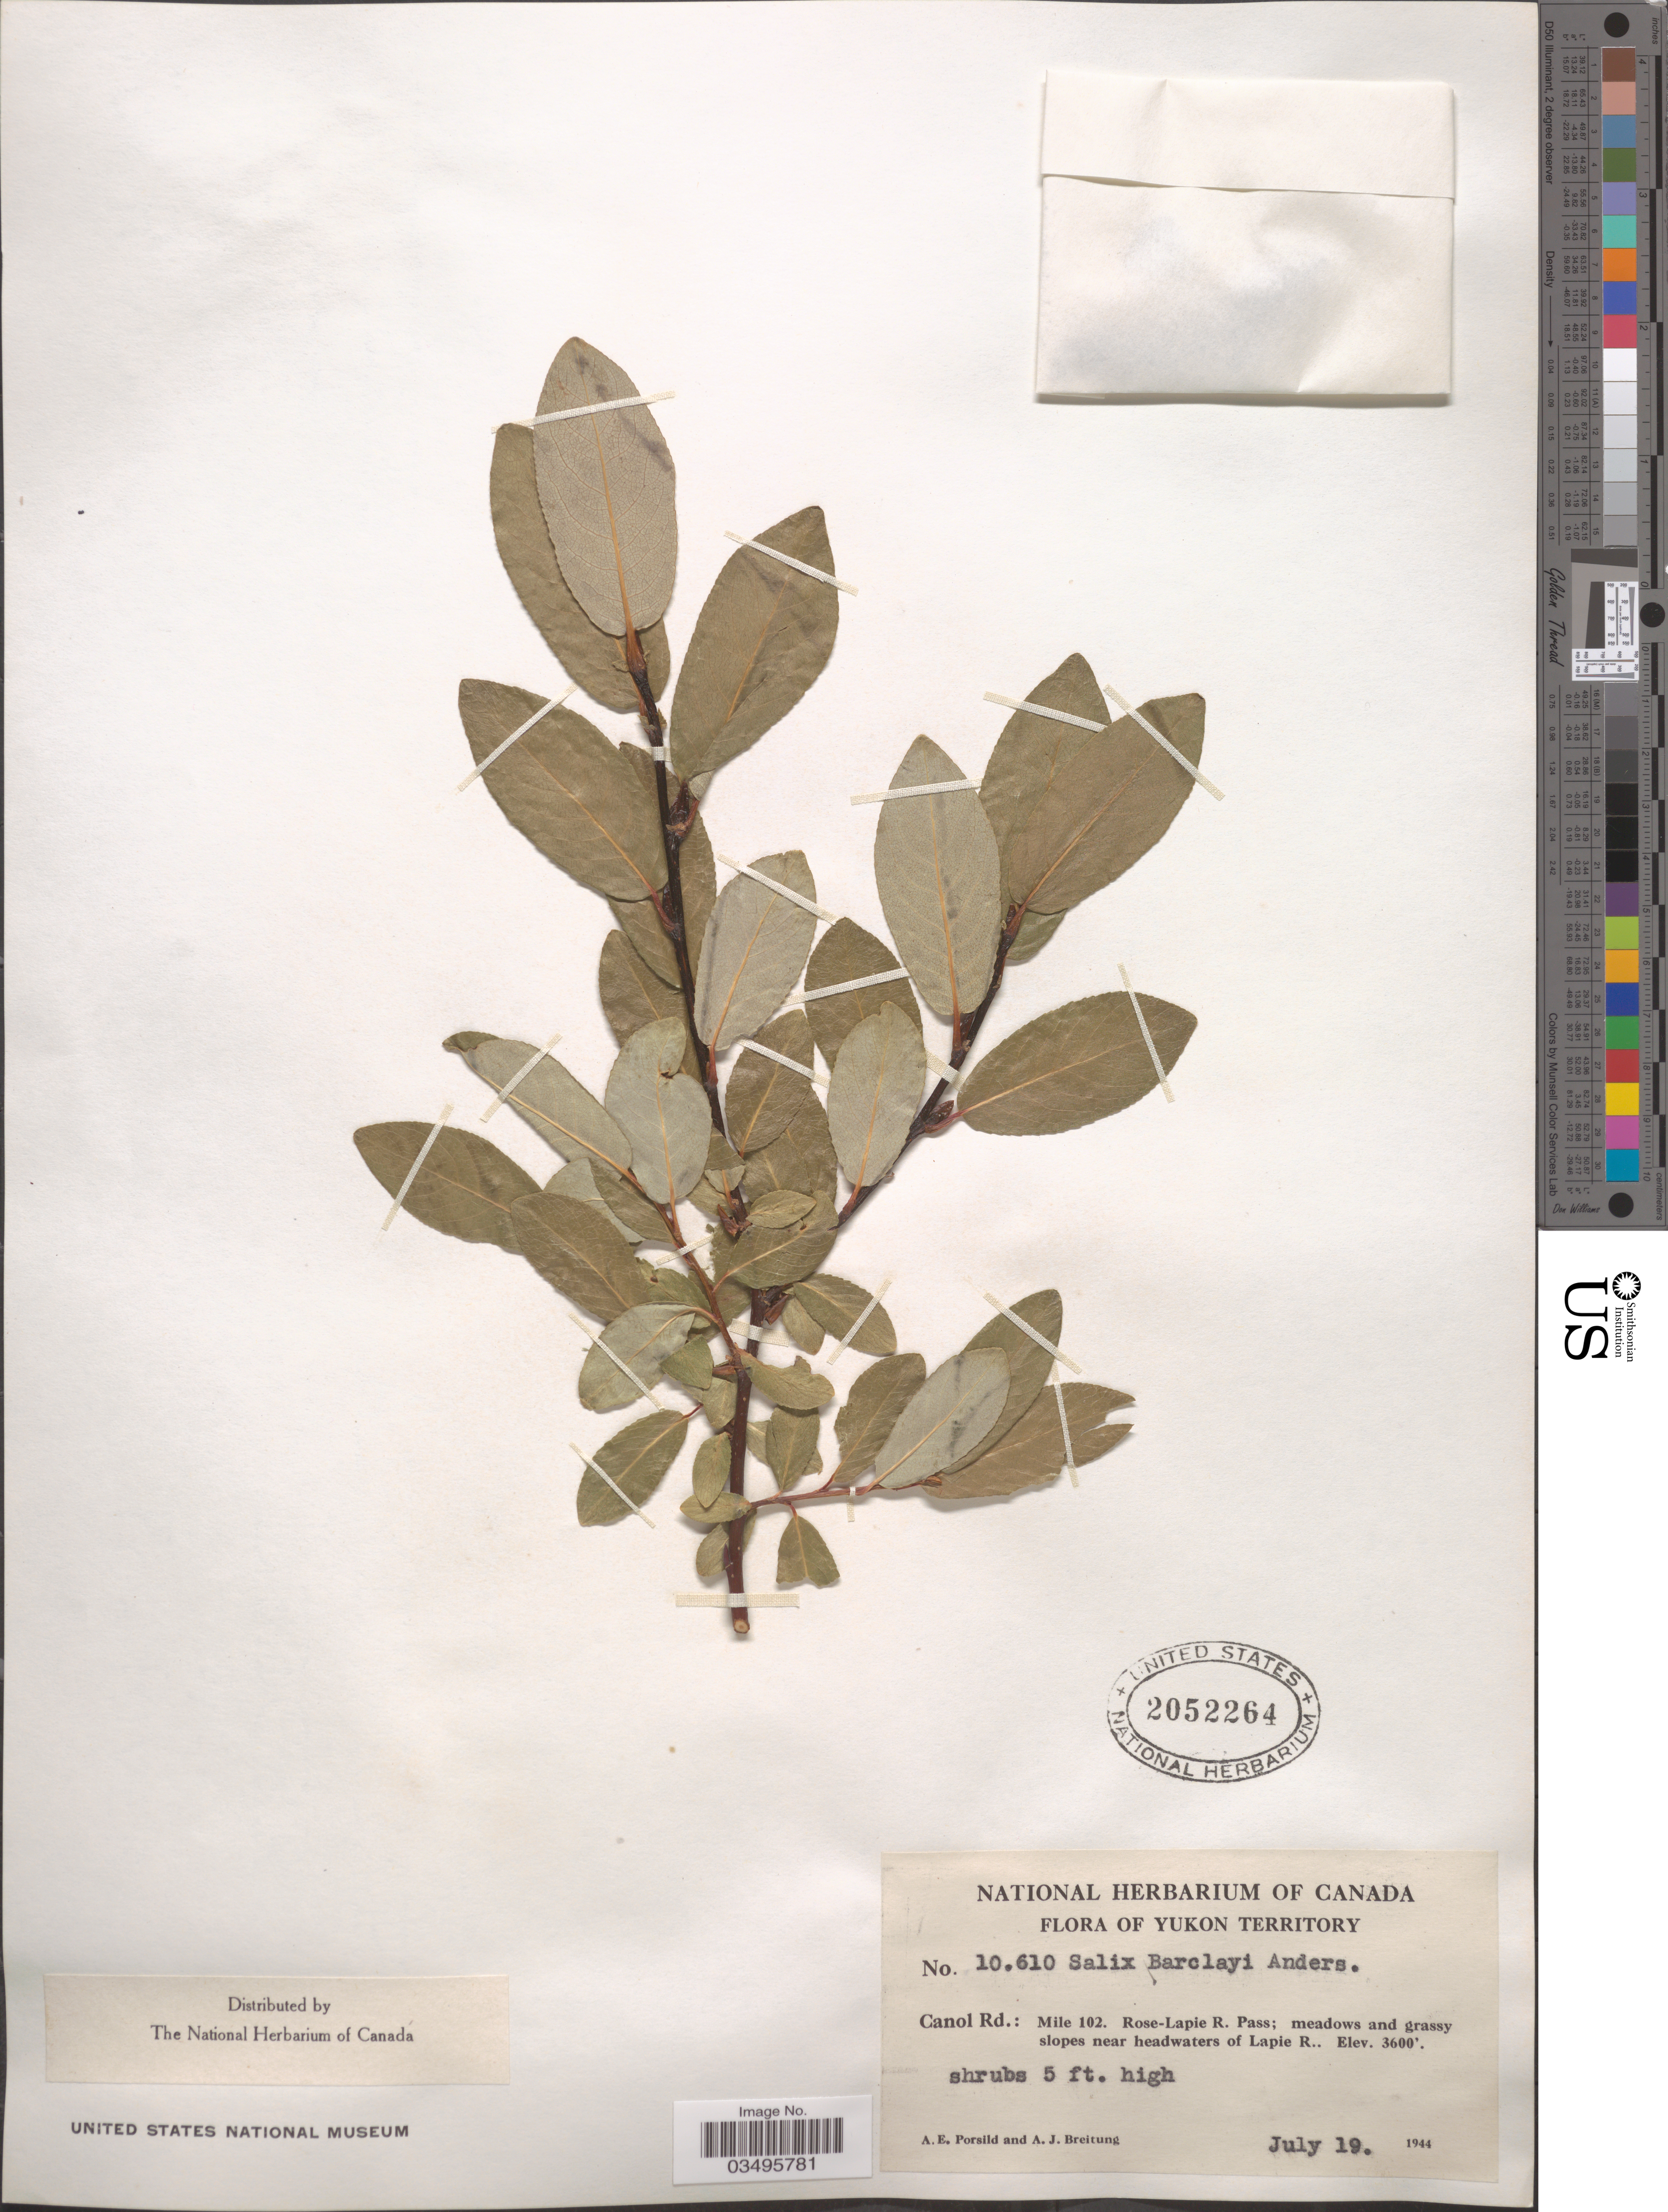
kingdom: Plantae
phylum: Tracheophyta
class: Magnoliopsida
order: Malpighiales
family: Salicaceae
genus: Salix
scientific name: Salix barclayi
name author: Andersson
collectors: A. E. Porsild & A. Breitung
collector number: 10610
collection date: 1944-07-19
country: Canada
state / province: Yukon Territory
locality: Canol Rd.: Mile 102. Rose-Lapie R. Pass; meadows and grassy slopes near headwaters of Lapie R.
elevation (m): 1097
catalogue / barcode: US 2052264